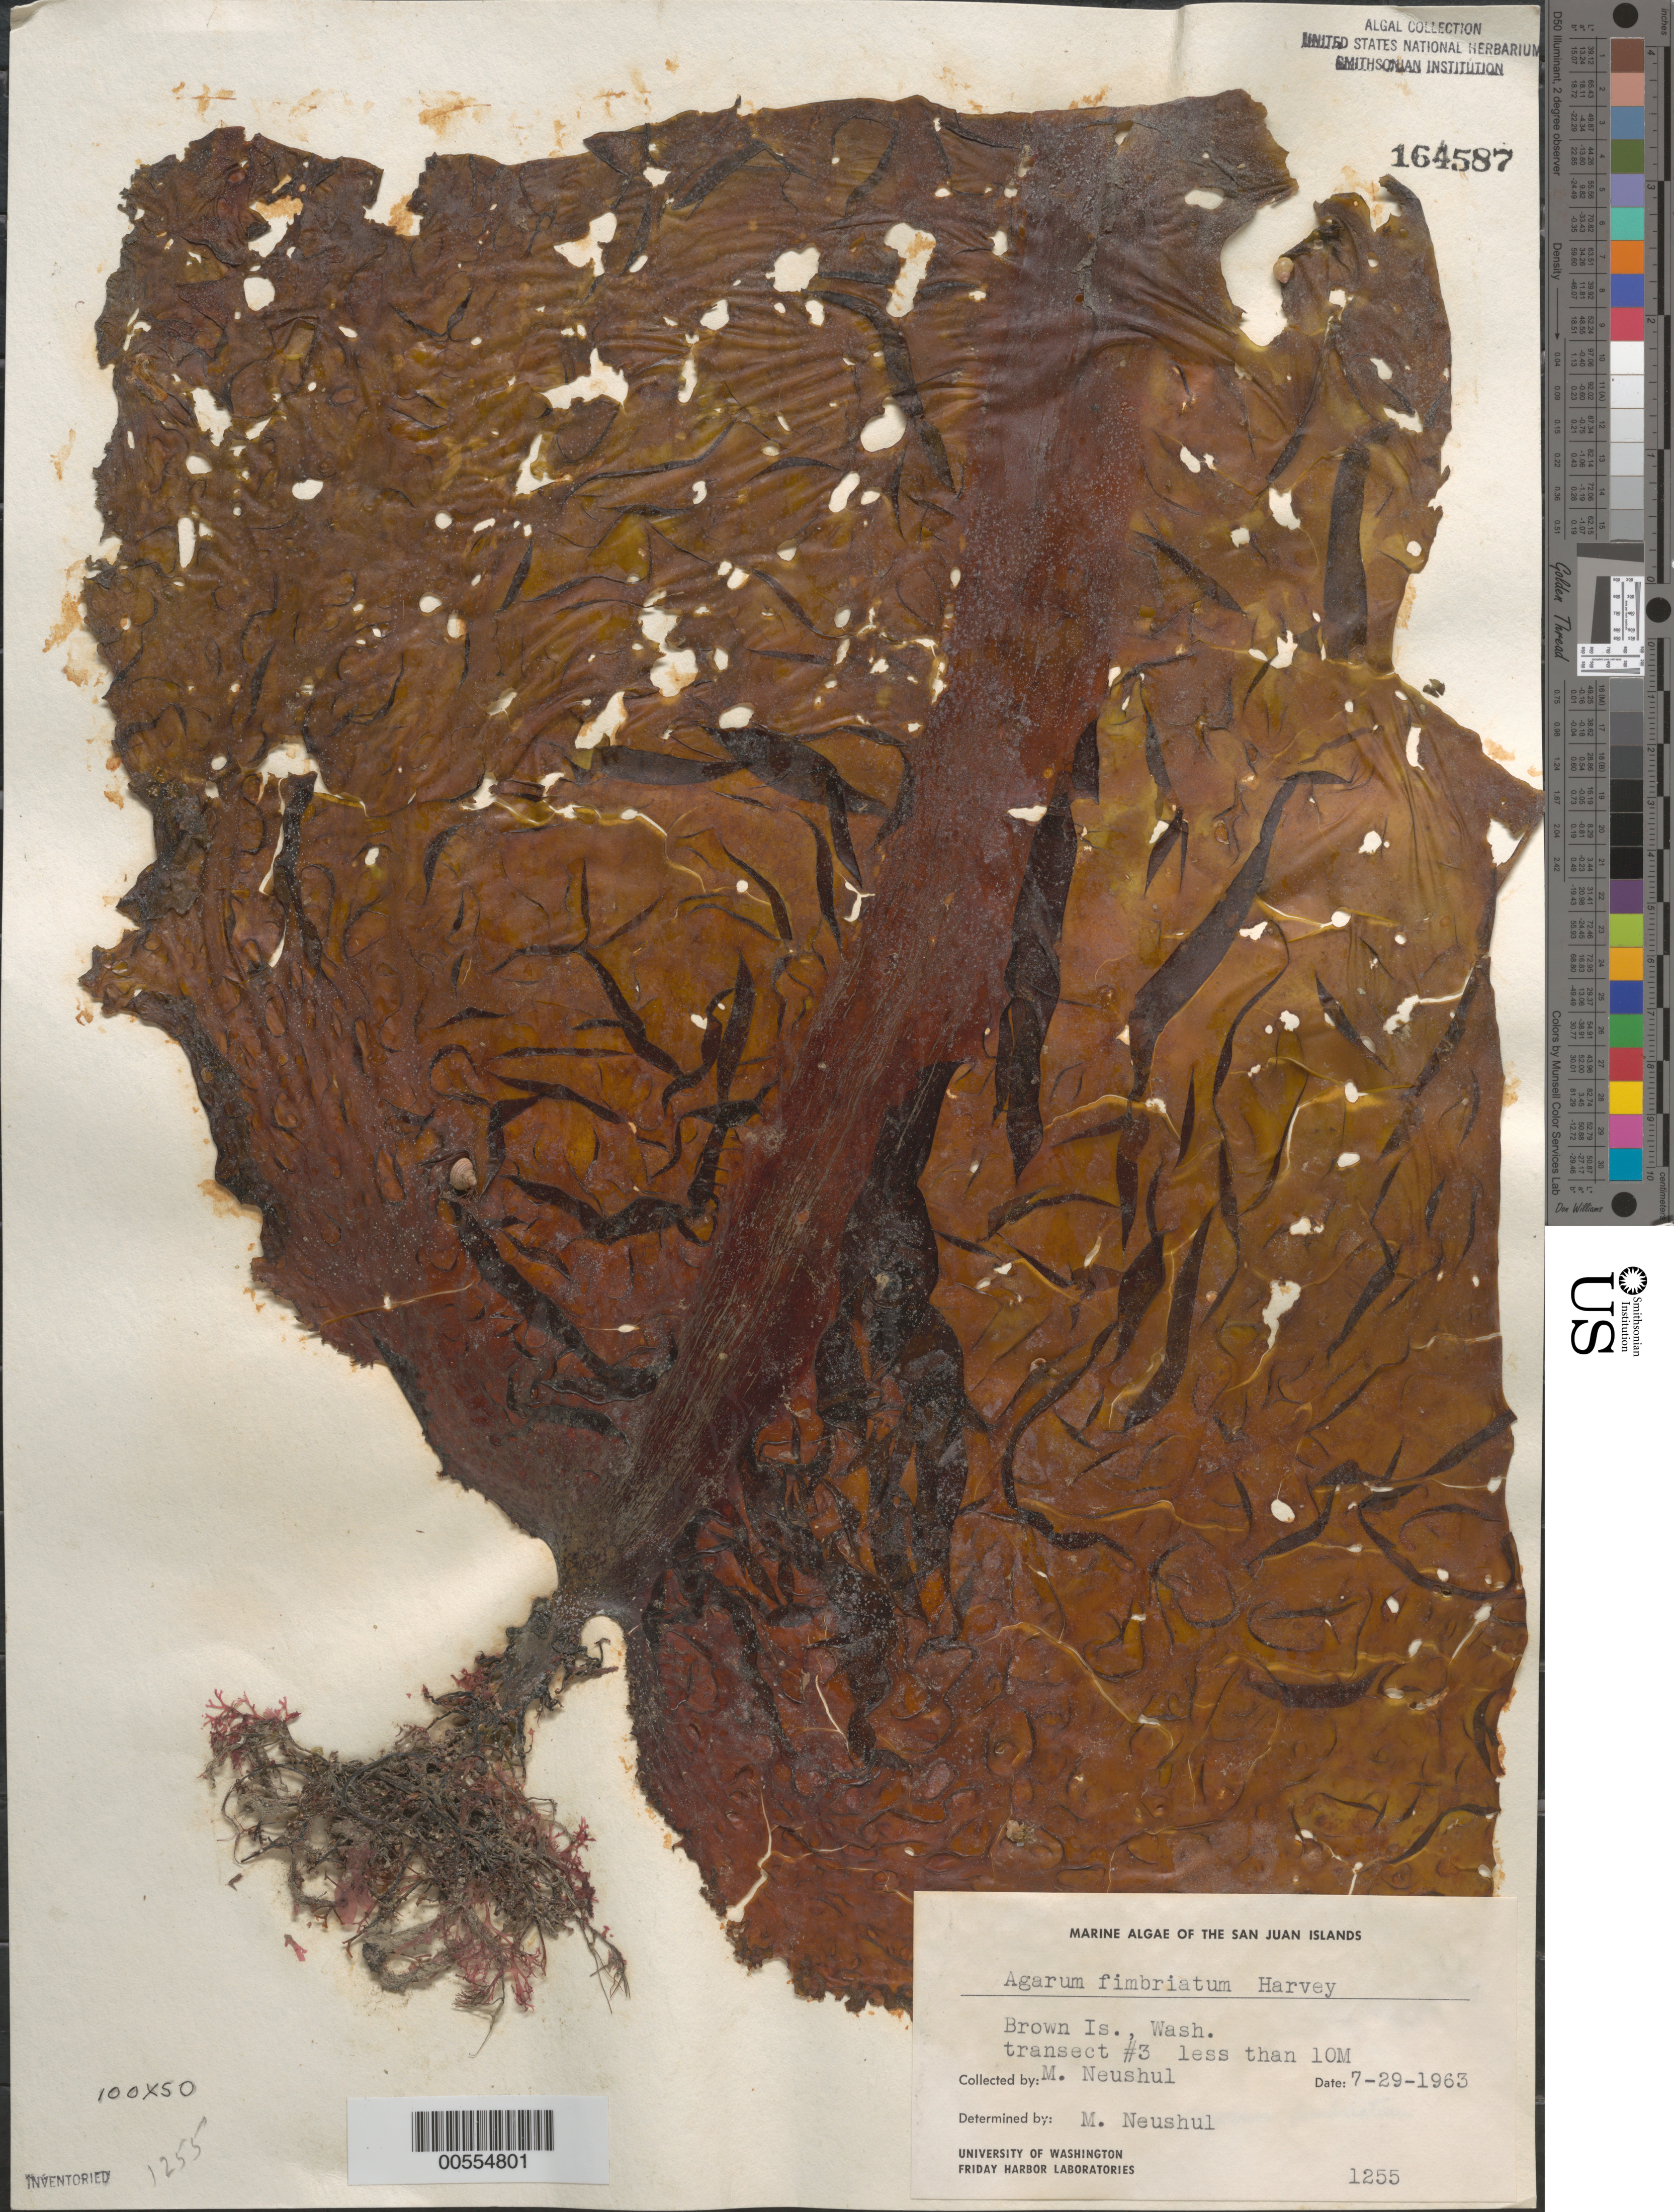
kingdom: Chromista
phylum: Ochrophyta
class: Phaeophyceae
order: Laminariales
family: Agaraceae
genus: Neoagarum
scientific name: Neoagarum fimbriatum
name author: (Harvey) H.Kawai & Hanyuda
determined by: Algae name updating Project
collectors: M. Neushul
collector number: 1255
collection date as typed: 29 Jul 1963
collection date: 1963-07-29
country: United States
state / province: Washington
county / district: San Juan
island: Brown Island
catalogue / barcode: US 164587